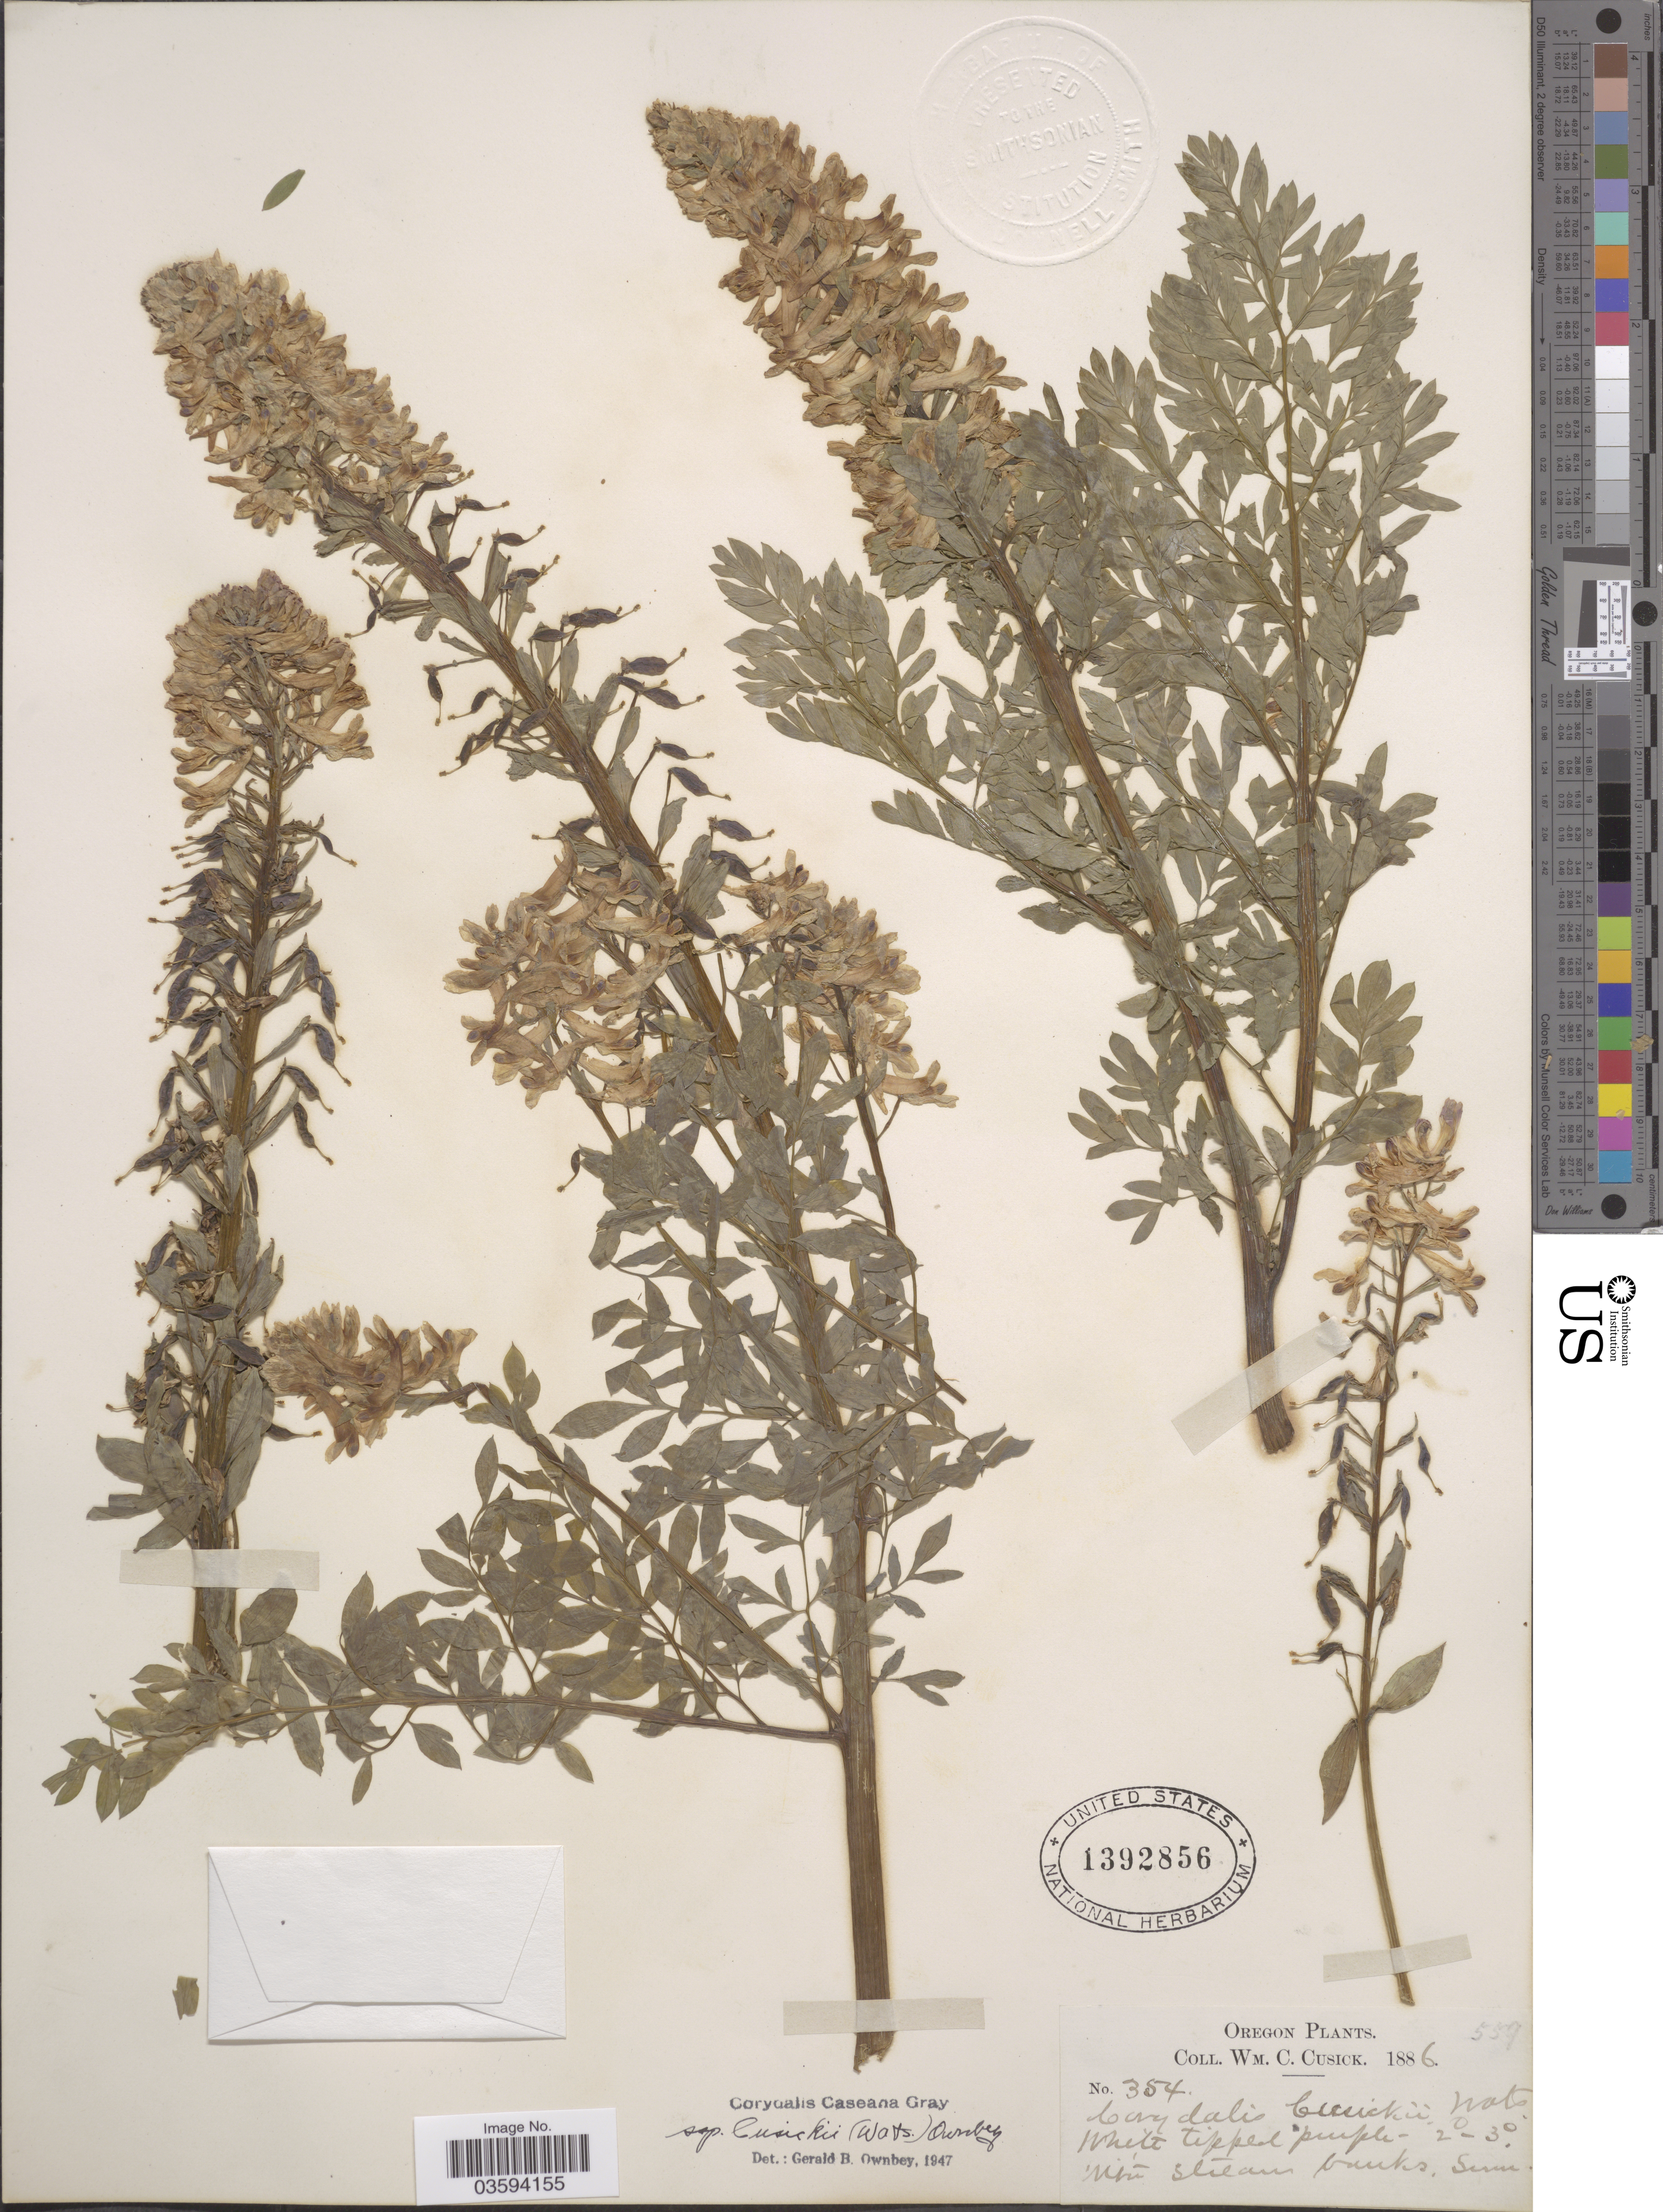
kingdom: Plantae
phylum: Tracheophyta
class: Magnoliopsida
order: Ranunculales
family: Papaveraceae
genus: Corydalis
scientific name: Corydalis caseana subsp. cusickii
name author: (S. Watson) G.B. Ownbey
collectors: W. C. Cusick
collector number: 354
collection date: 1886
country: United States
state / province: Oregon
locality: Mtn. stream banks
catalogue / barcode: US 1392856